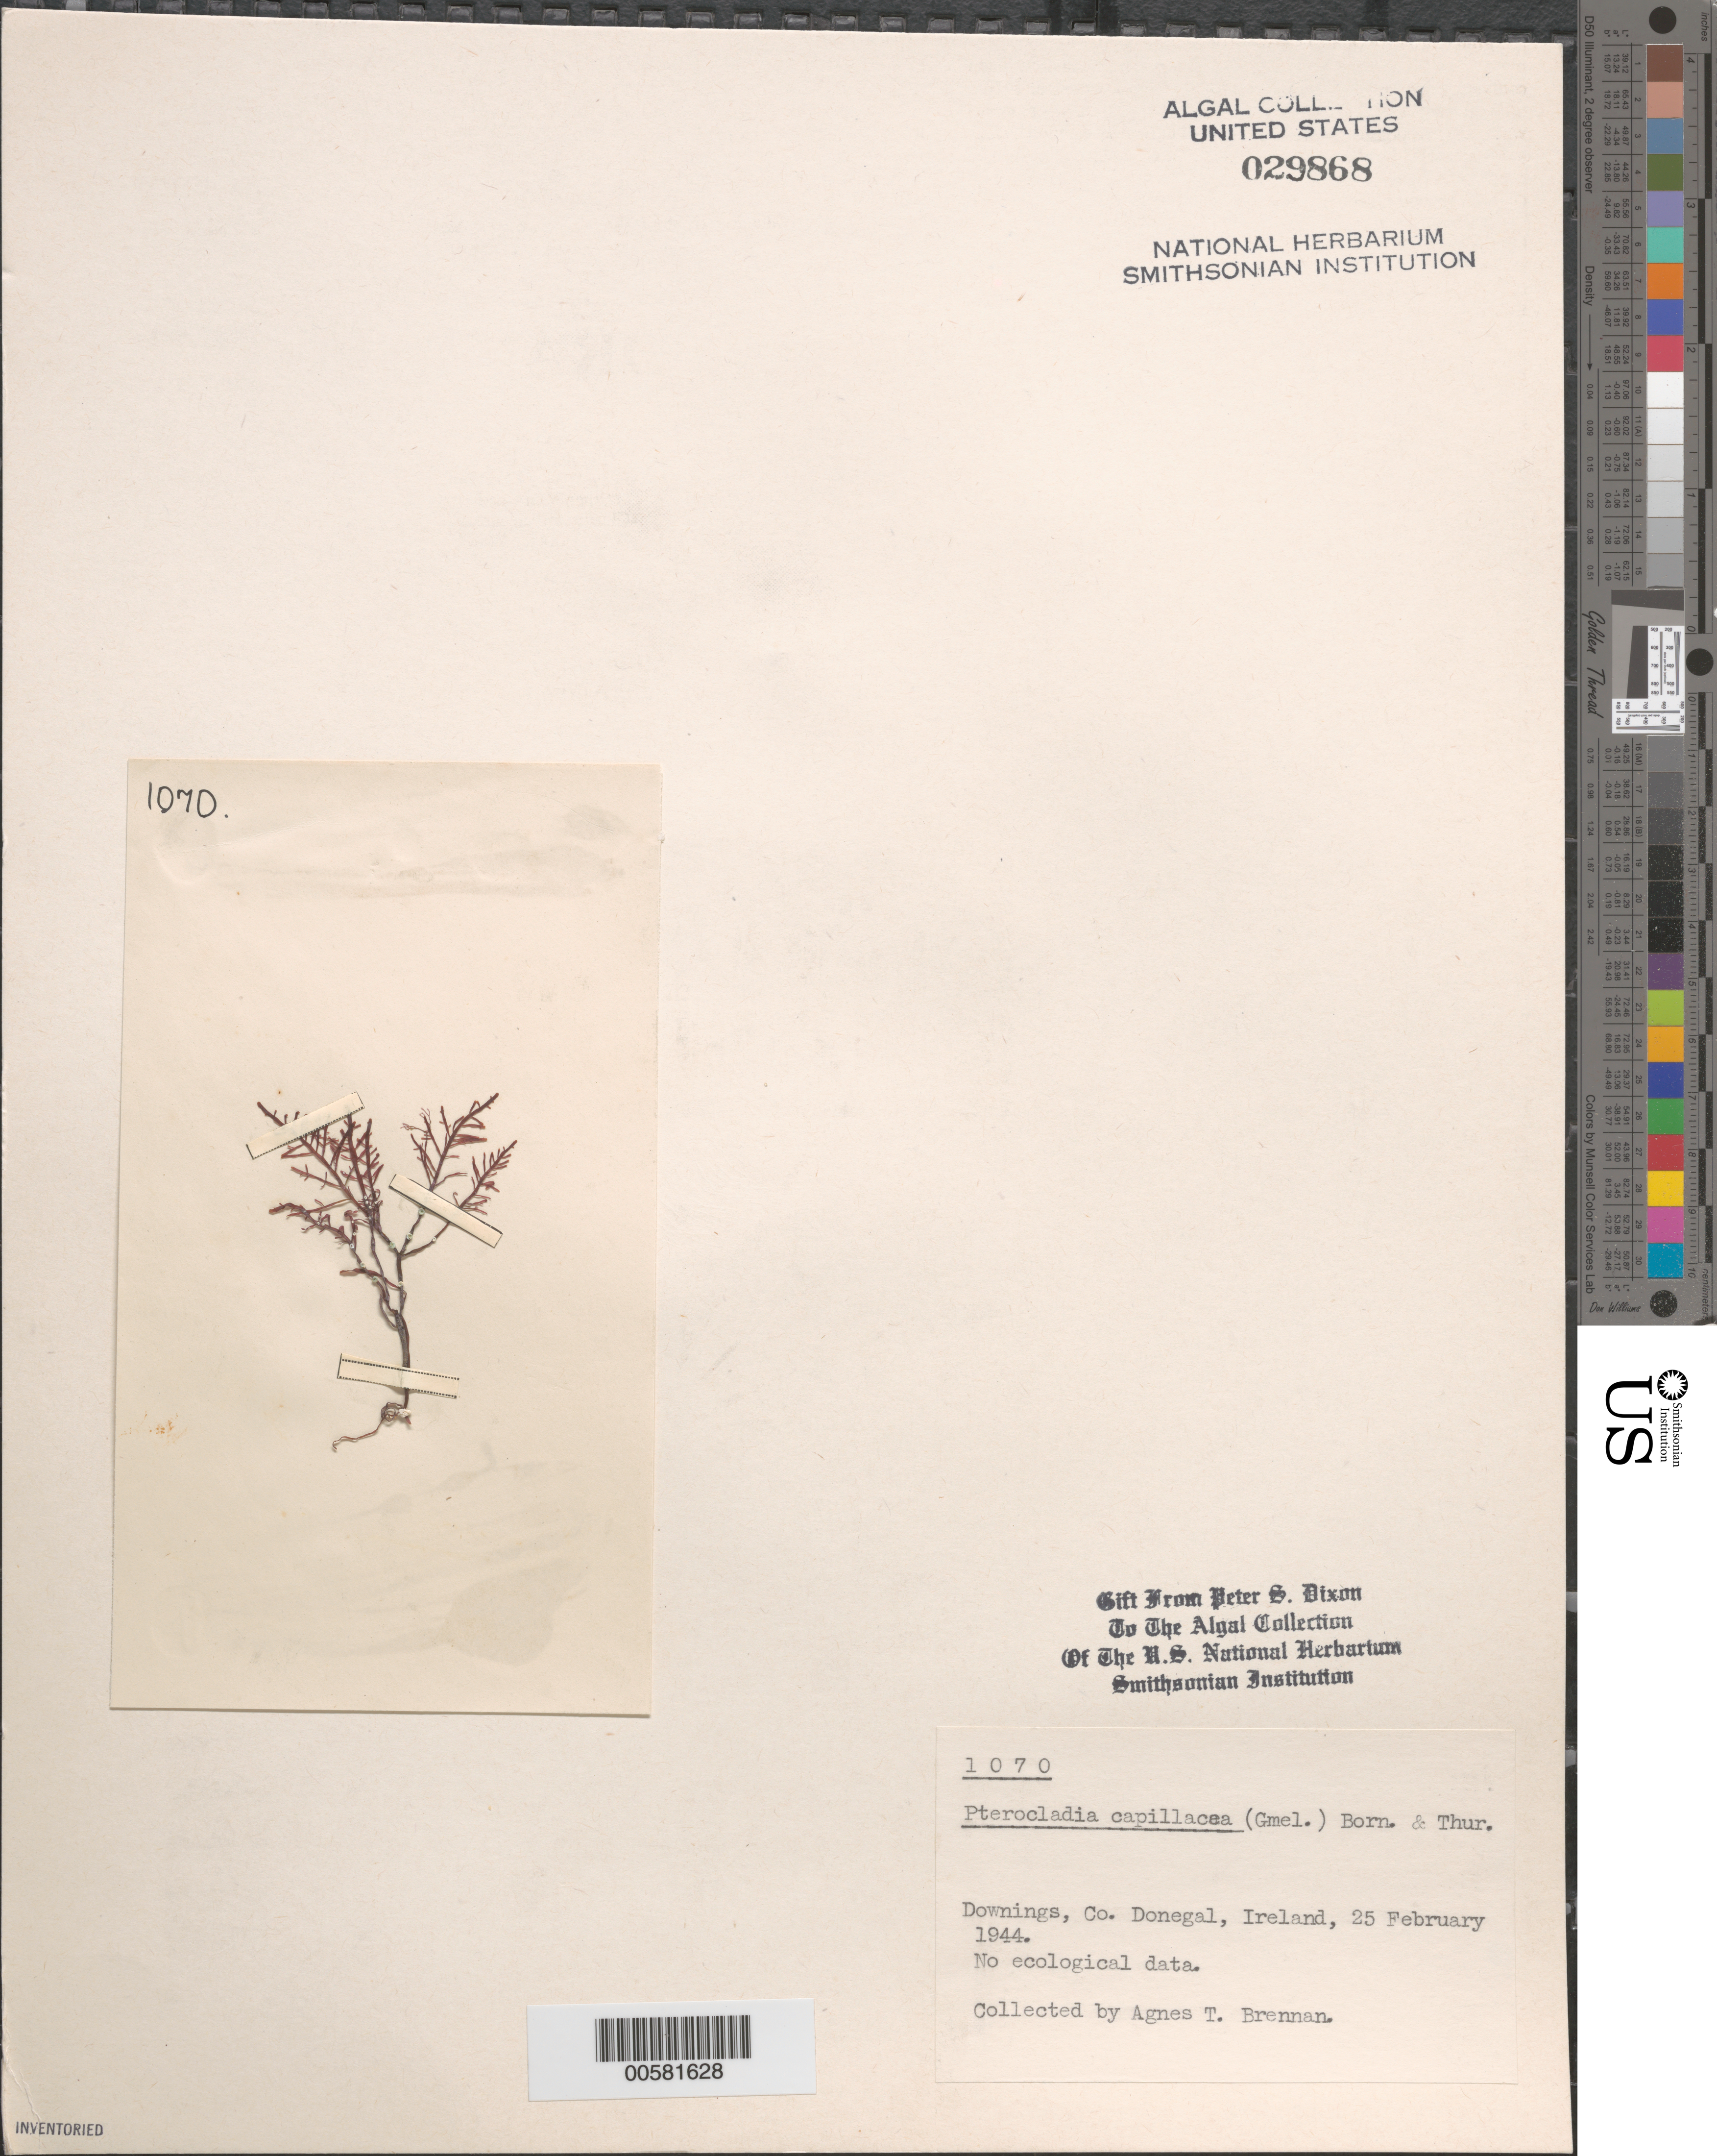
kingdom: Plantae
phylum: Rhodophyta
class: Florideophyceae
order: Gelidiales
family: Pterocladiaceae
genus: Pterocladiella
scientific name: Pterocladiella capillacea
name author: (S.G. Gmel.) Santelices & Hommers.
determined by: Algae name updating Project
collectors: A. Brennan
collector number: PSD 1070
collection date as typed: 25 Feb 1944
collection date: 1944-02-25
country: Ireland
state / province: Ulster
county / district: Donegal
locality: Downings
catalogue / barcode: US 29868